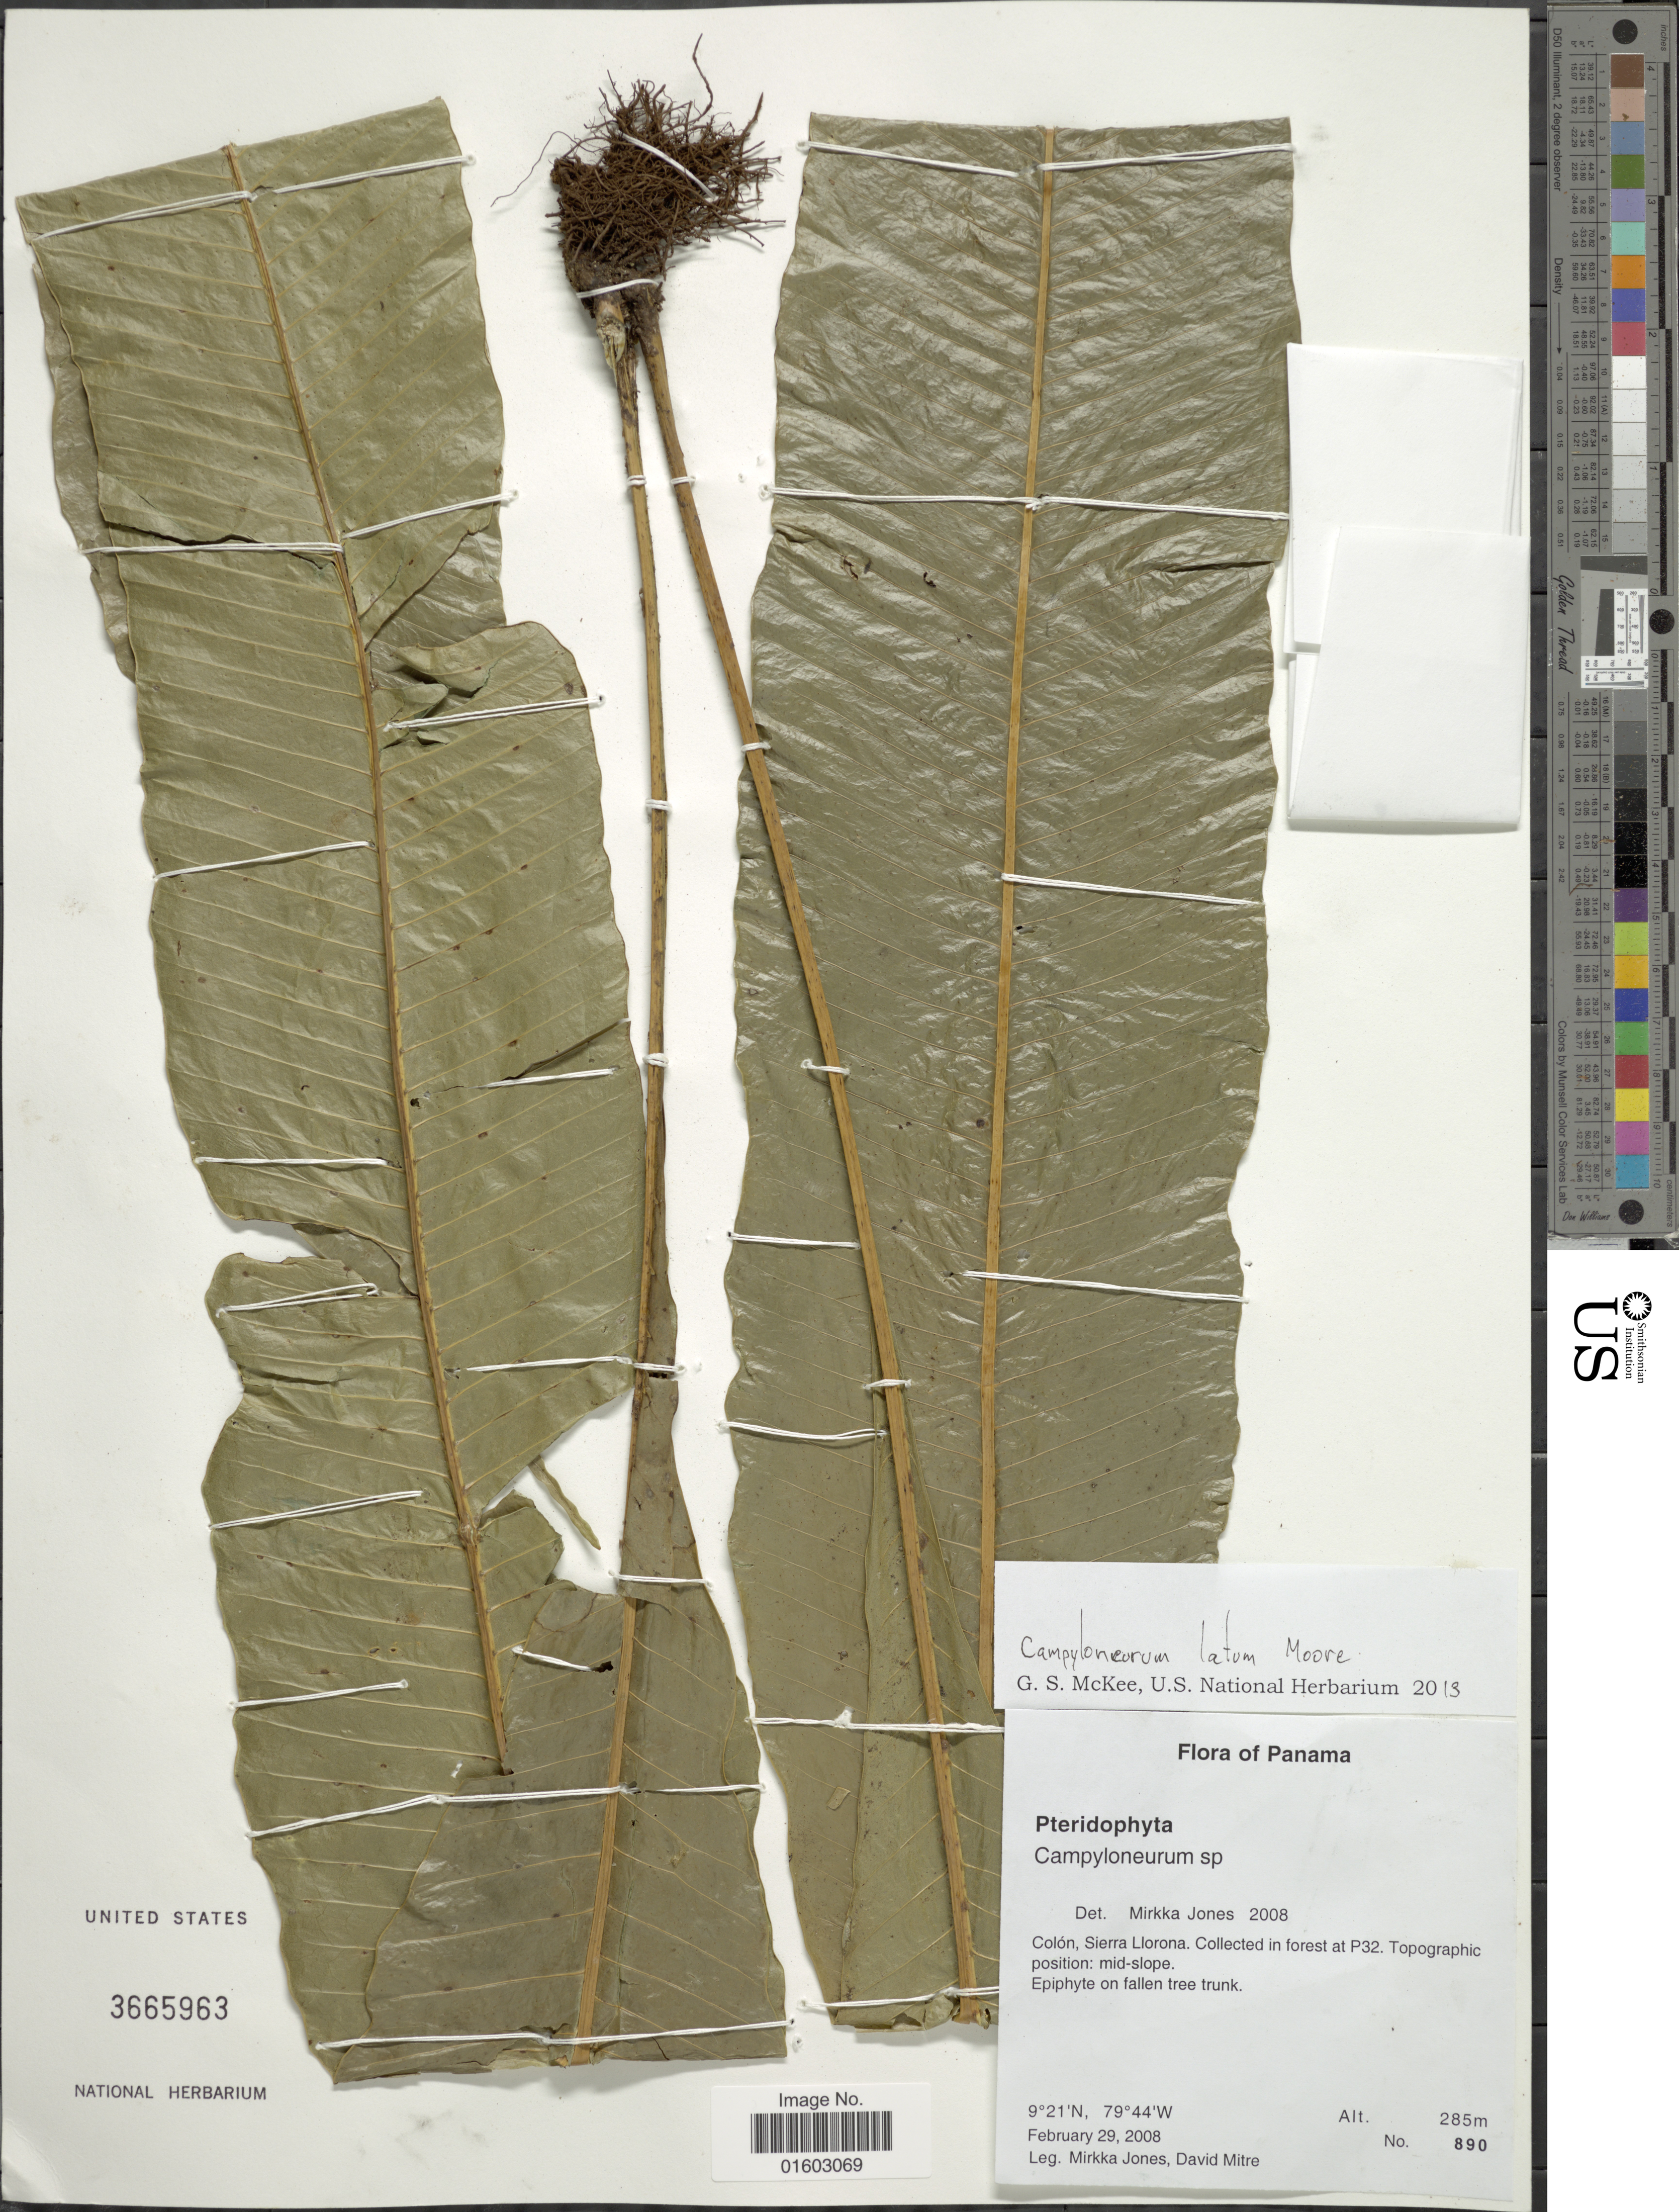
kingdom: Plantae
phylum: Tracheophyta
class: Polypodiopsida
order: Polypodiales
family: Polypodiaceae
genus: Campyloneurum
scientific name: Campyloneurum latum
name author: T. Moore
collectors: M. Jones & D. Mitre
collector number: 890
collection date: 2008-02-29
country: Panama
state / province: Colón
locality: Colon, Sierra Llorona, Collected in forest at P32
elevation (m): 285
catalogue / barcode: US 3665963